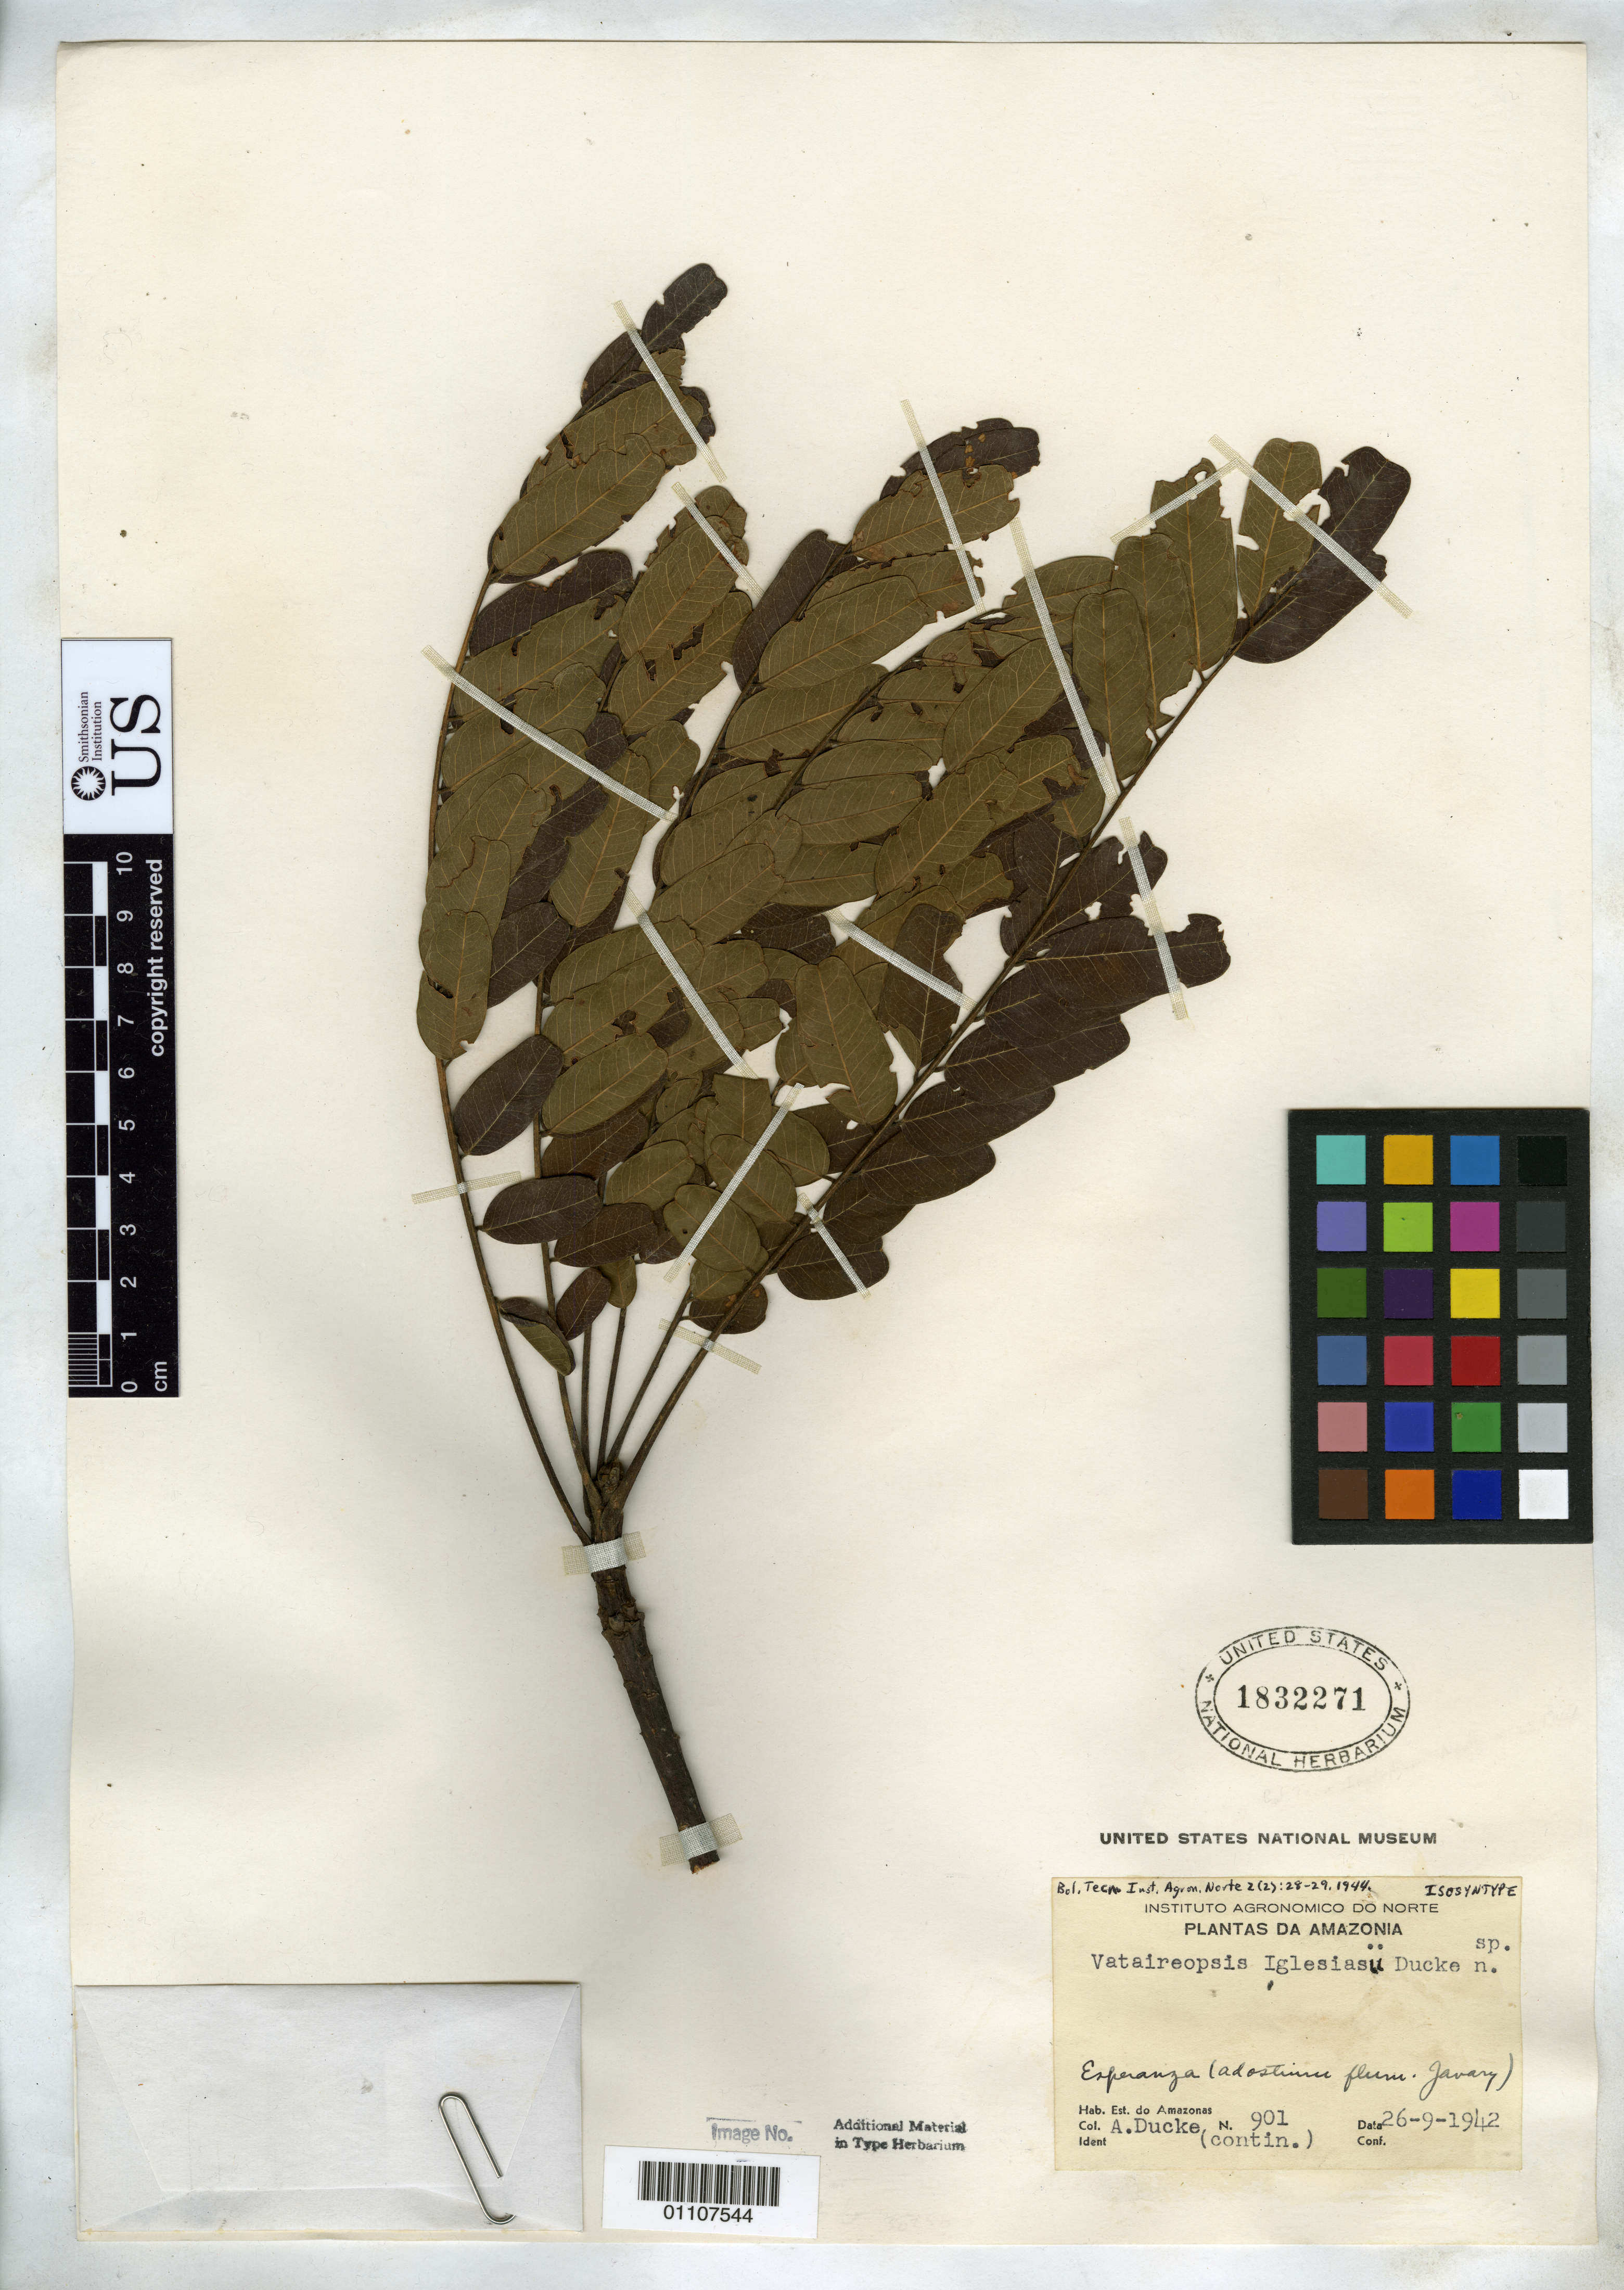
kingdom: Plantae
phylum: Tracheophyta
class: Magnoliopsida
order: Fabales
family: Fabaceae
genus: Vataireopsis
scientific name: Vataireopsis iglesiasii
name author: Ducke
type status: Isosyntype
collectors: A. Ducke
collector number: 901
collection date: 1942-09-26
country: Brazil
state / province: Amazonas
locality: Esperanza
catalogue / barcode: US 1832271